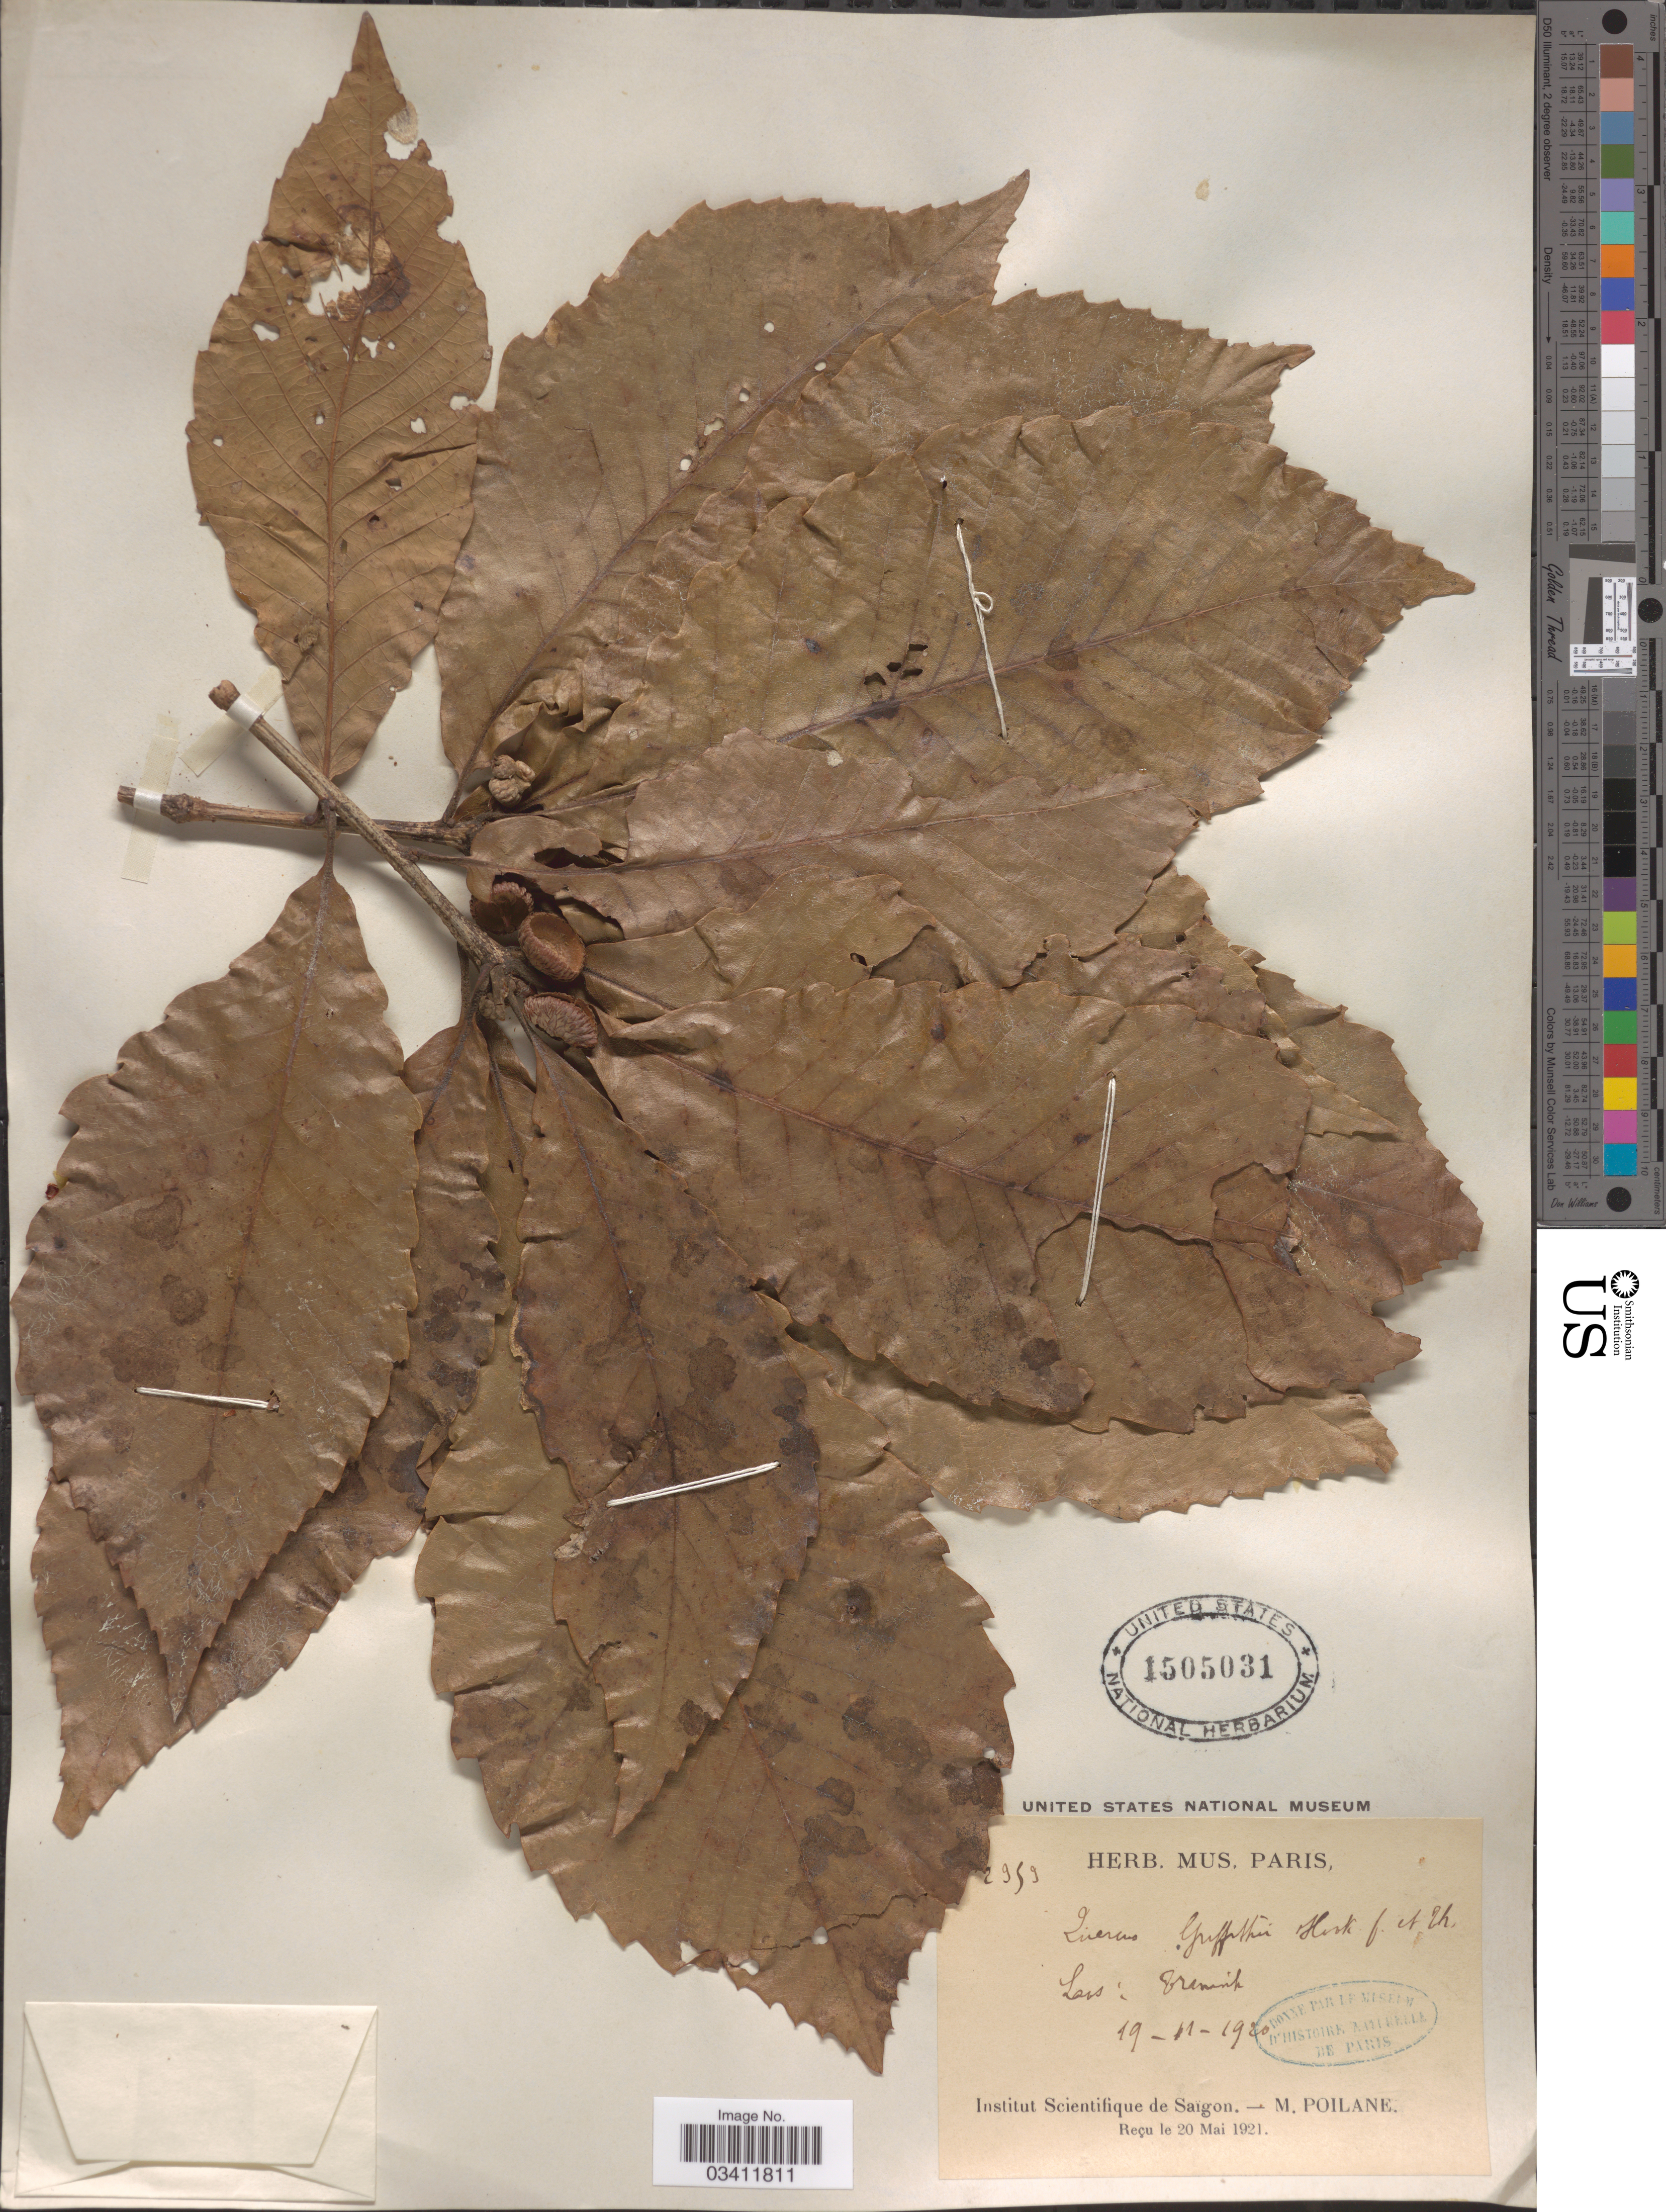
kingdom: Plantae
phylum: Tracheophyta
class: Magnoliopsida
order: Fagales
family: Fagaceae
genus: Quercus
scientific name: Quercus griffithii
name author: Hook. f. & Thomson ex Miq.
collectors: M. Poilane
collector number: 2959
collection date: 1920-11-19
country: Laos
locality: Laos: Traninh.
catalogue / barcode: US 1505031